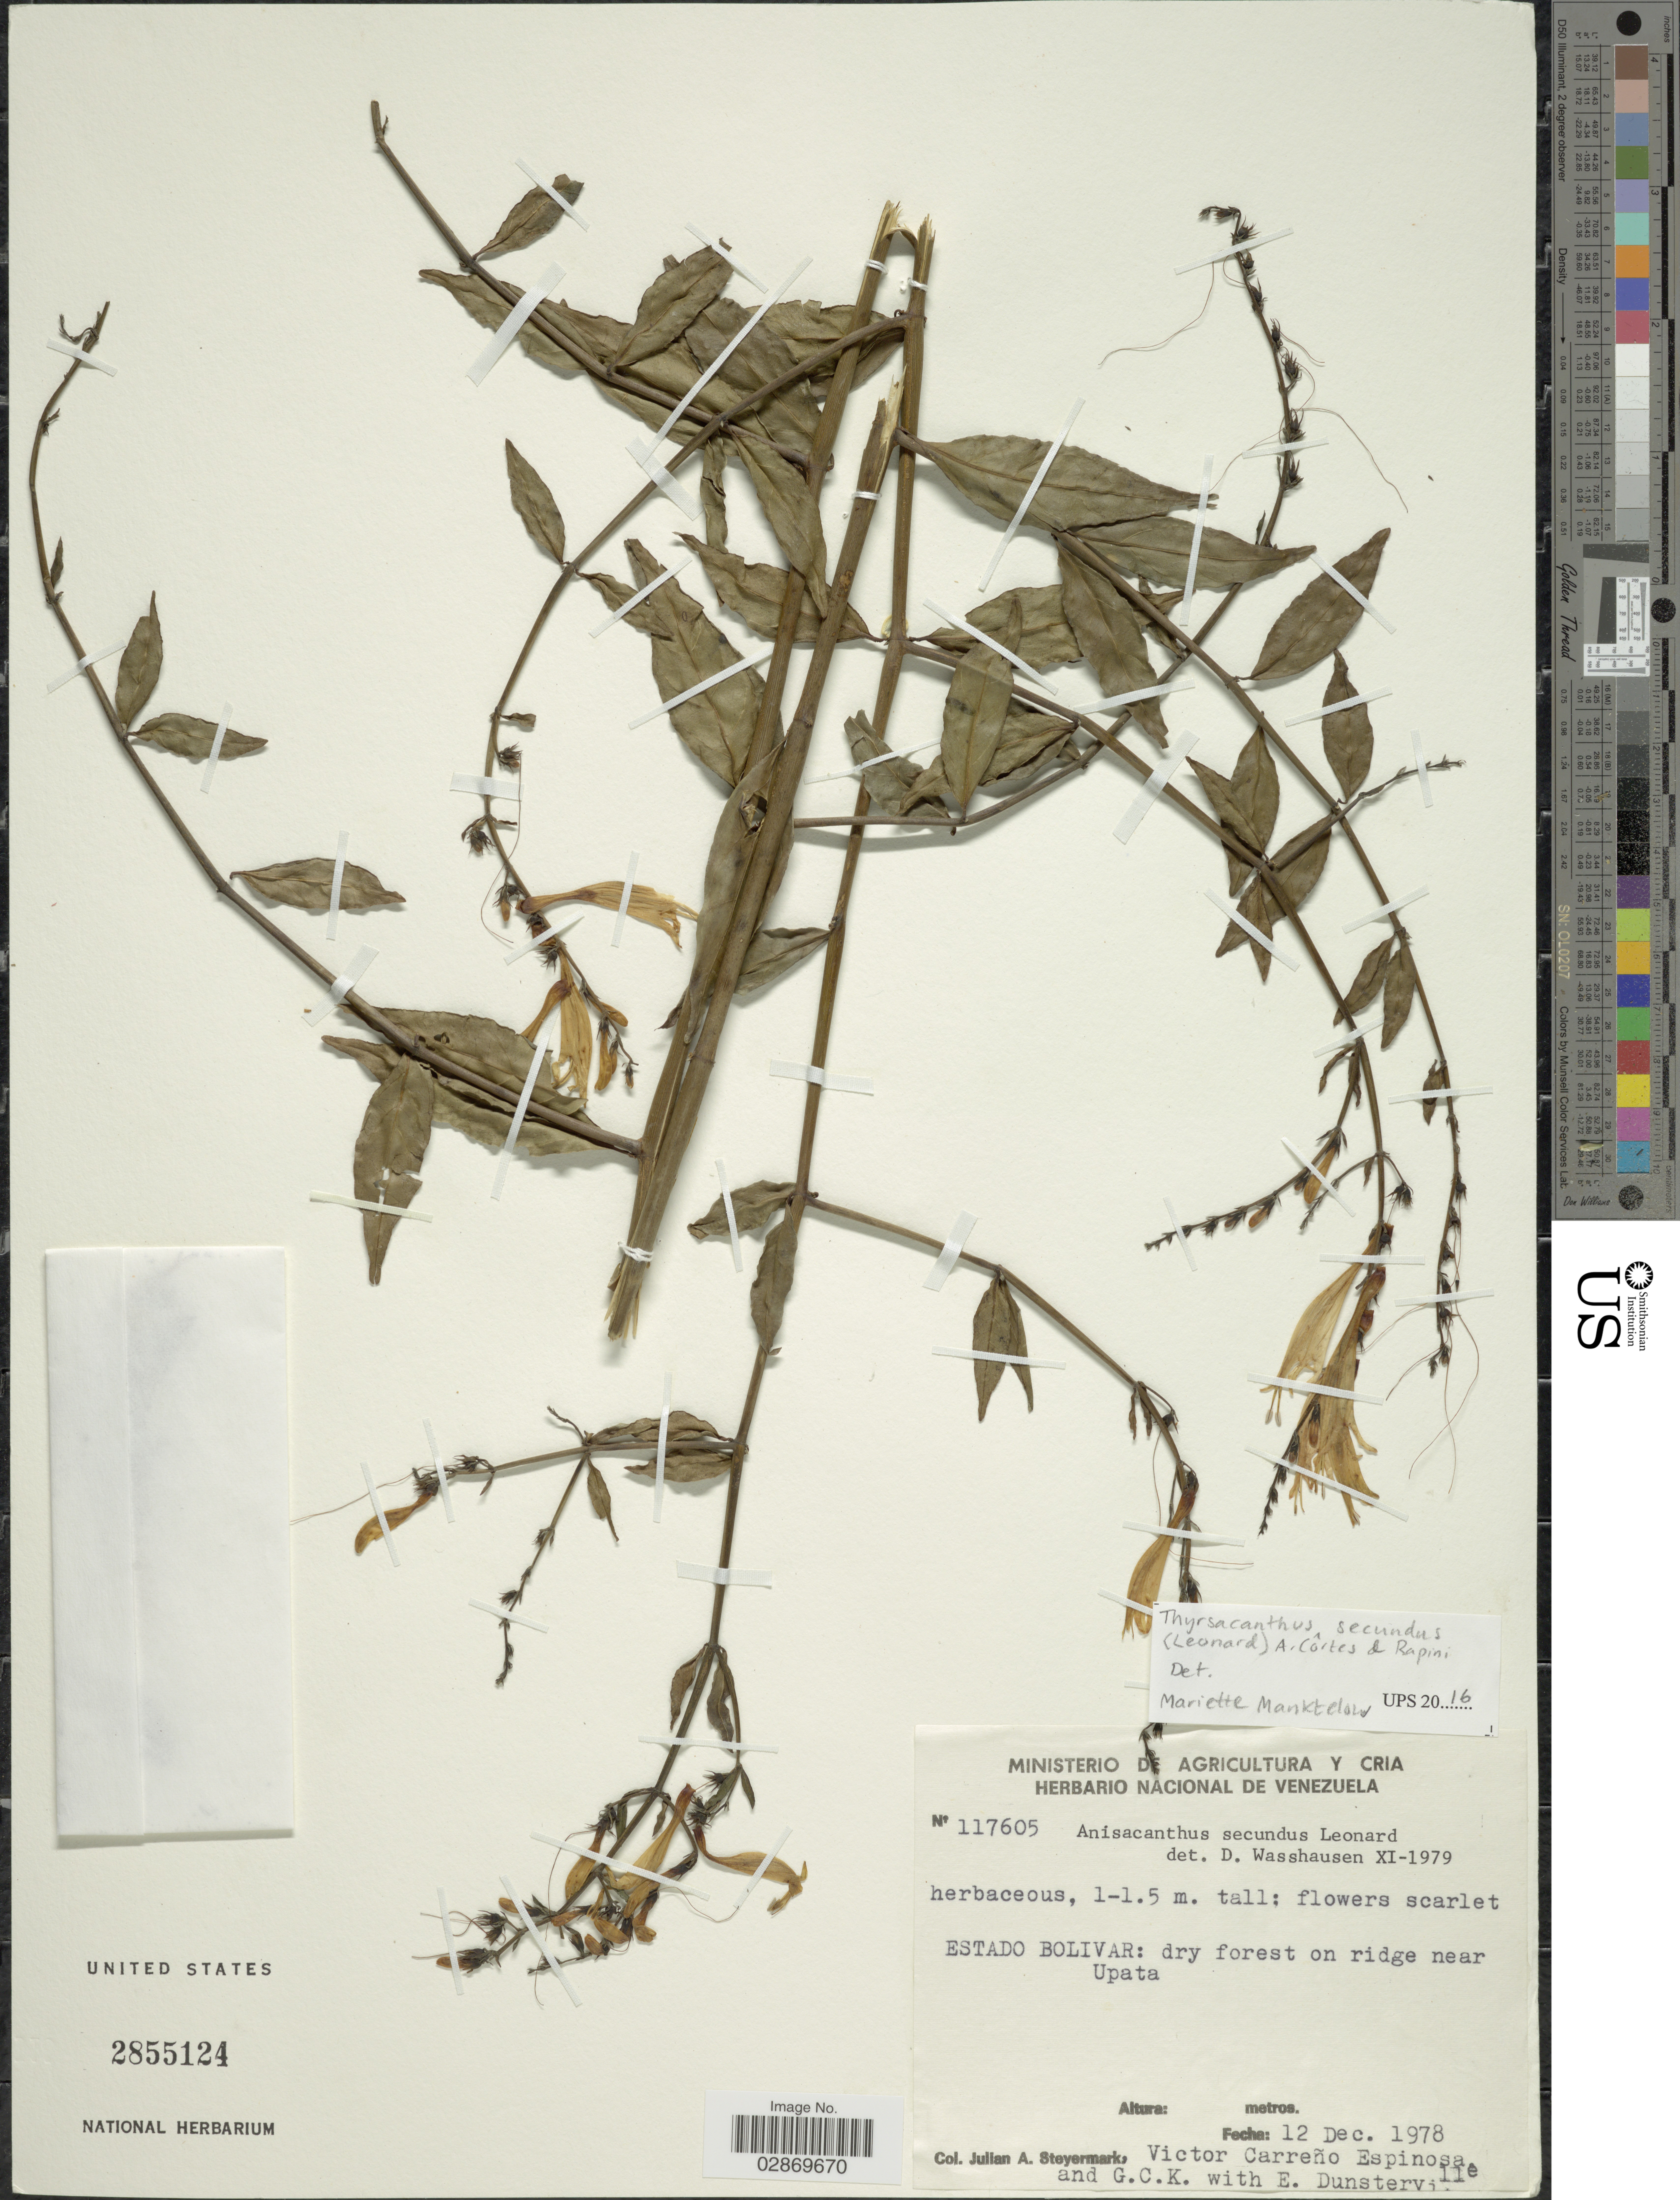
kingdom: Plantae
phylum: Tracheophyta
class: Magnoliopsida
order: Lamiales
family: Acanthaceae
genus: Anisacanthus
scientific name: Anisacanthus secundus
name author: Leonard in A.C. Sm.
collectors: J. Steyermark, V. Espinosa, G. C. K. Dunsterville & E. Dunsterville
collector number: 117605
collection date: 1978-12-12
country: Venezuela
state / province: Bolivar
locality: Dry forest on ridge near Upata.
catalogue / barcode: US 2855124